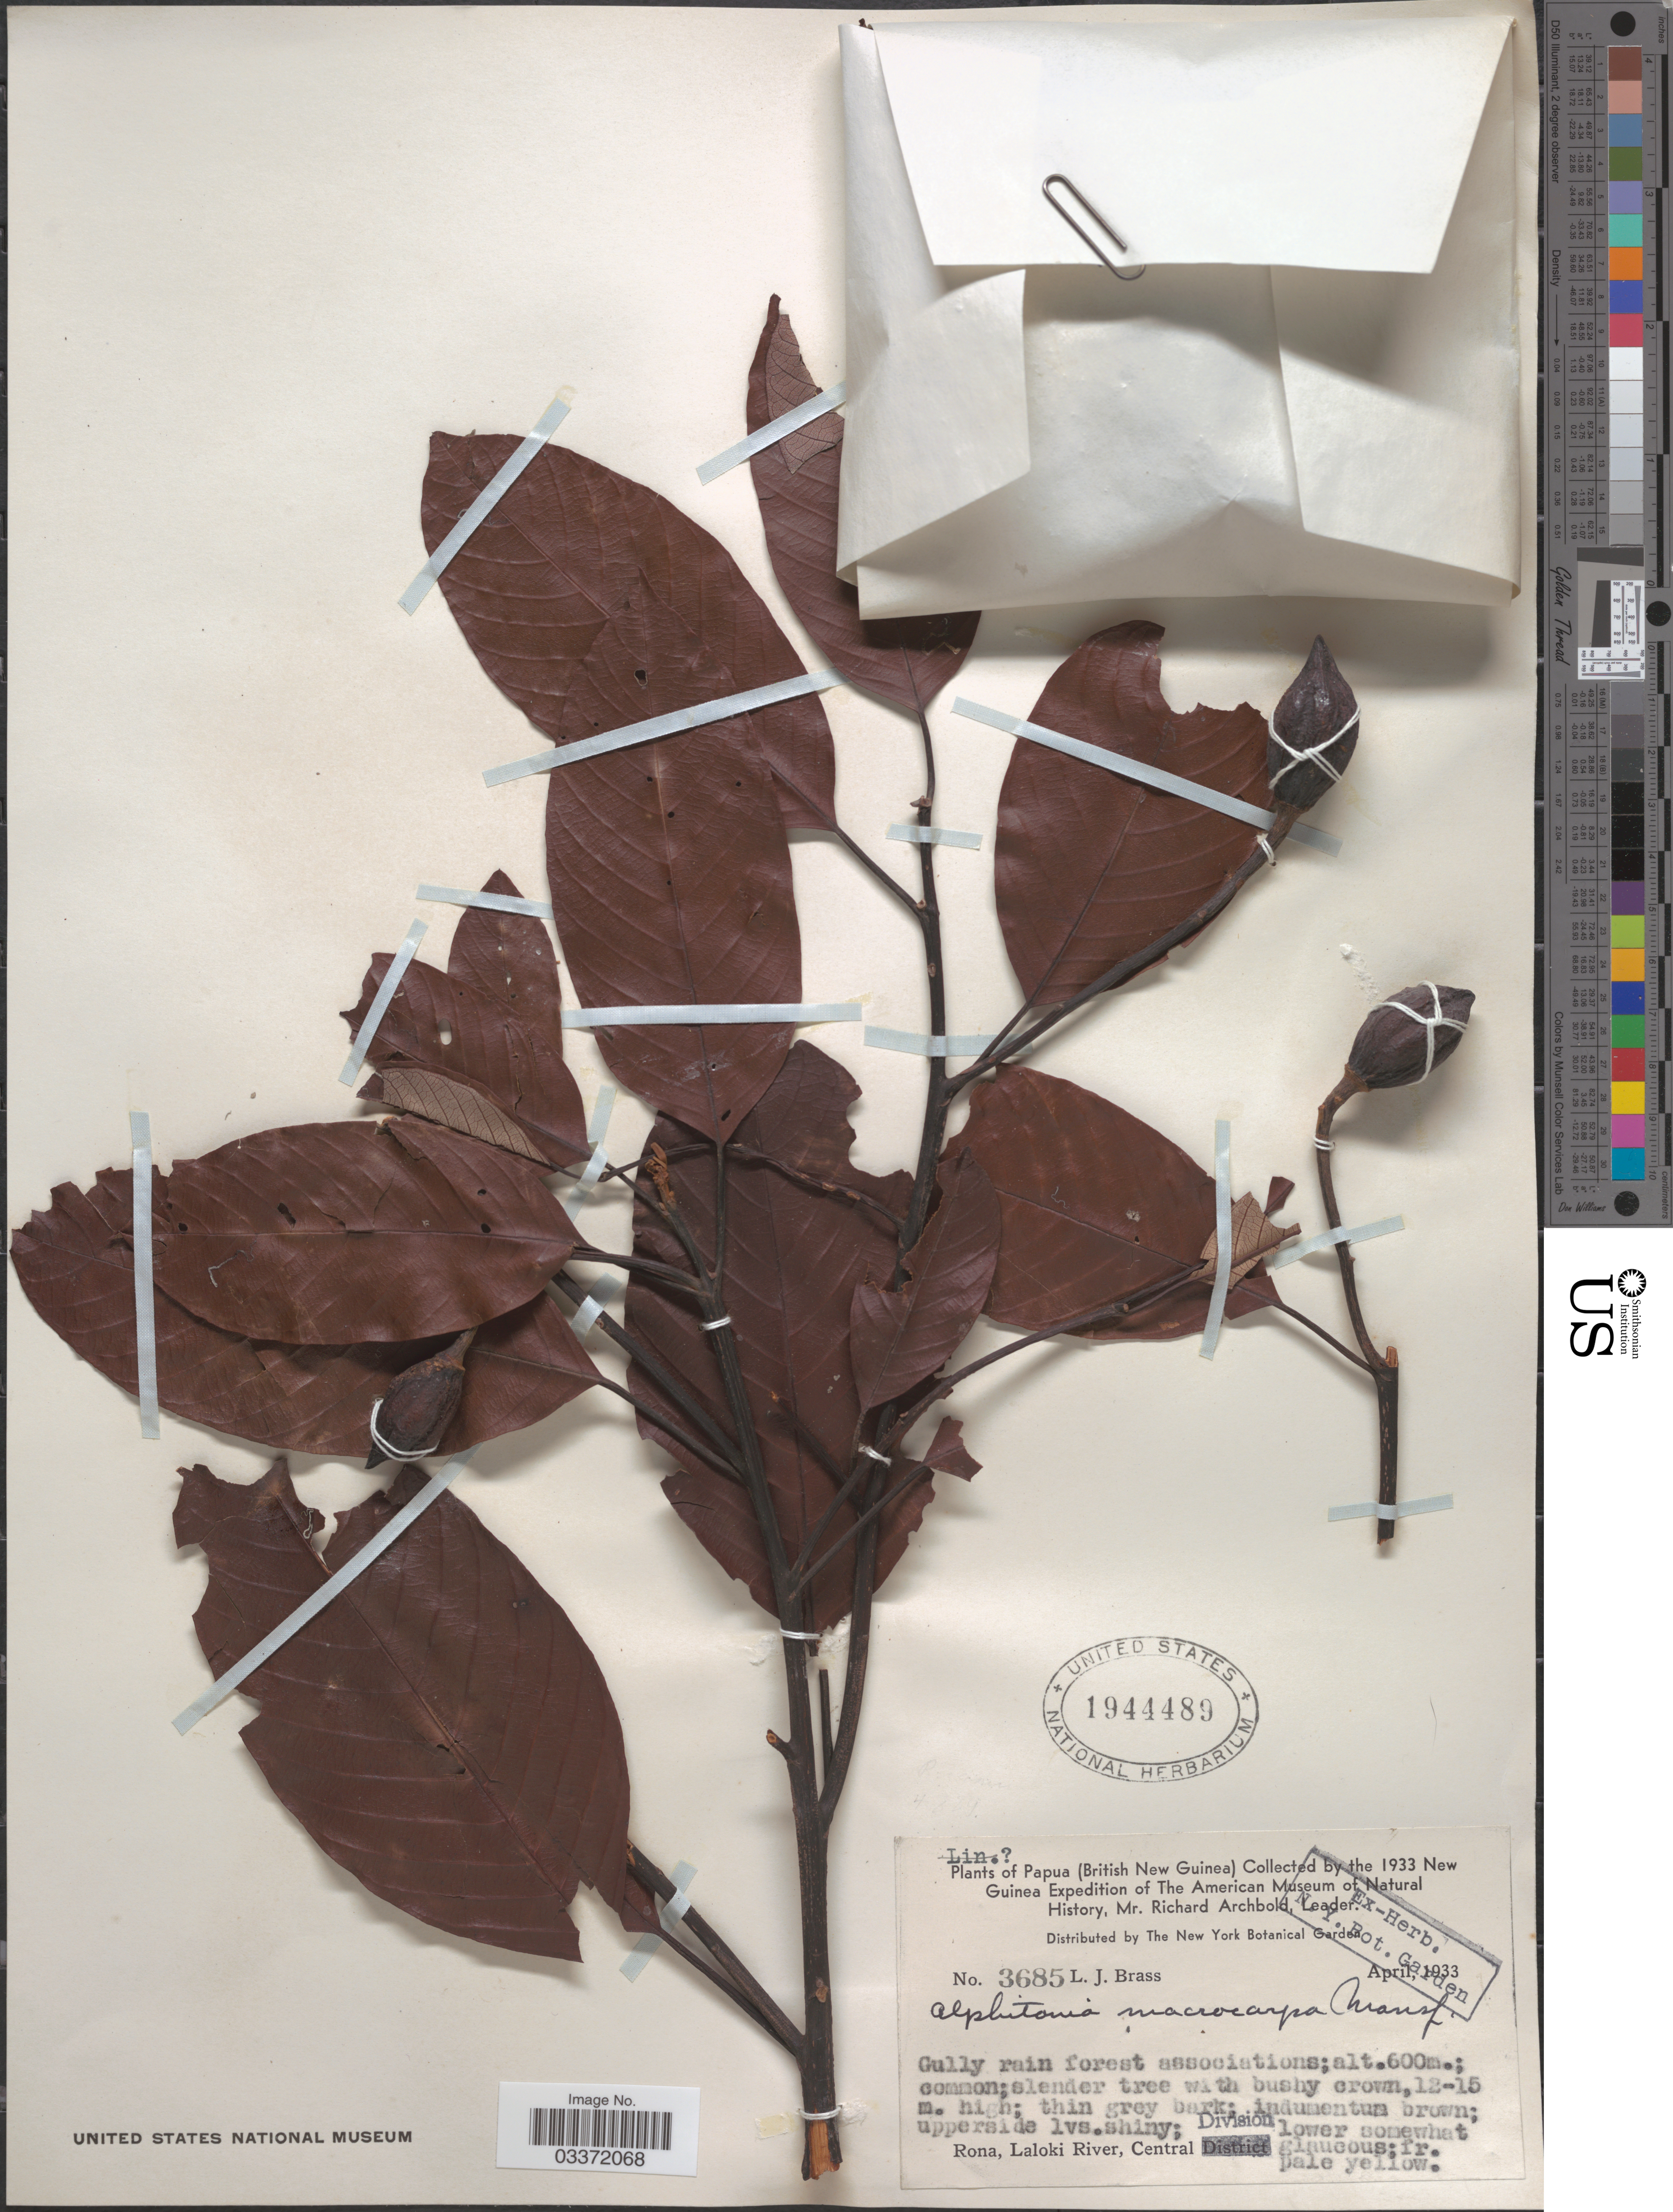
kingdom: Plantae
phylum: Tracheophyta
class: Magnoliopsida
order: Rosales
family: Rhamnaceae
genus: Alphitonia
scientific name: Alphitonia macrocarpa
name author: Mansf.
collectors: L. J. Brass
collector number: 3685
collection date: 1933-04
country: Papua New Guinea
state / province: Central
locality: Papua (British New Guinea). Rona, Laloki River, Central Division.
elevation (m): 600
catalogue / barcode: US 1944489